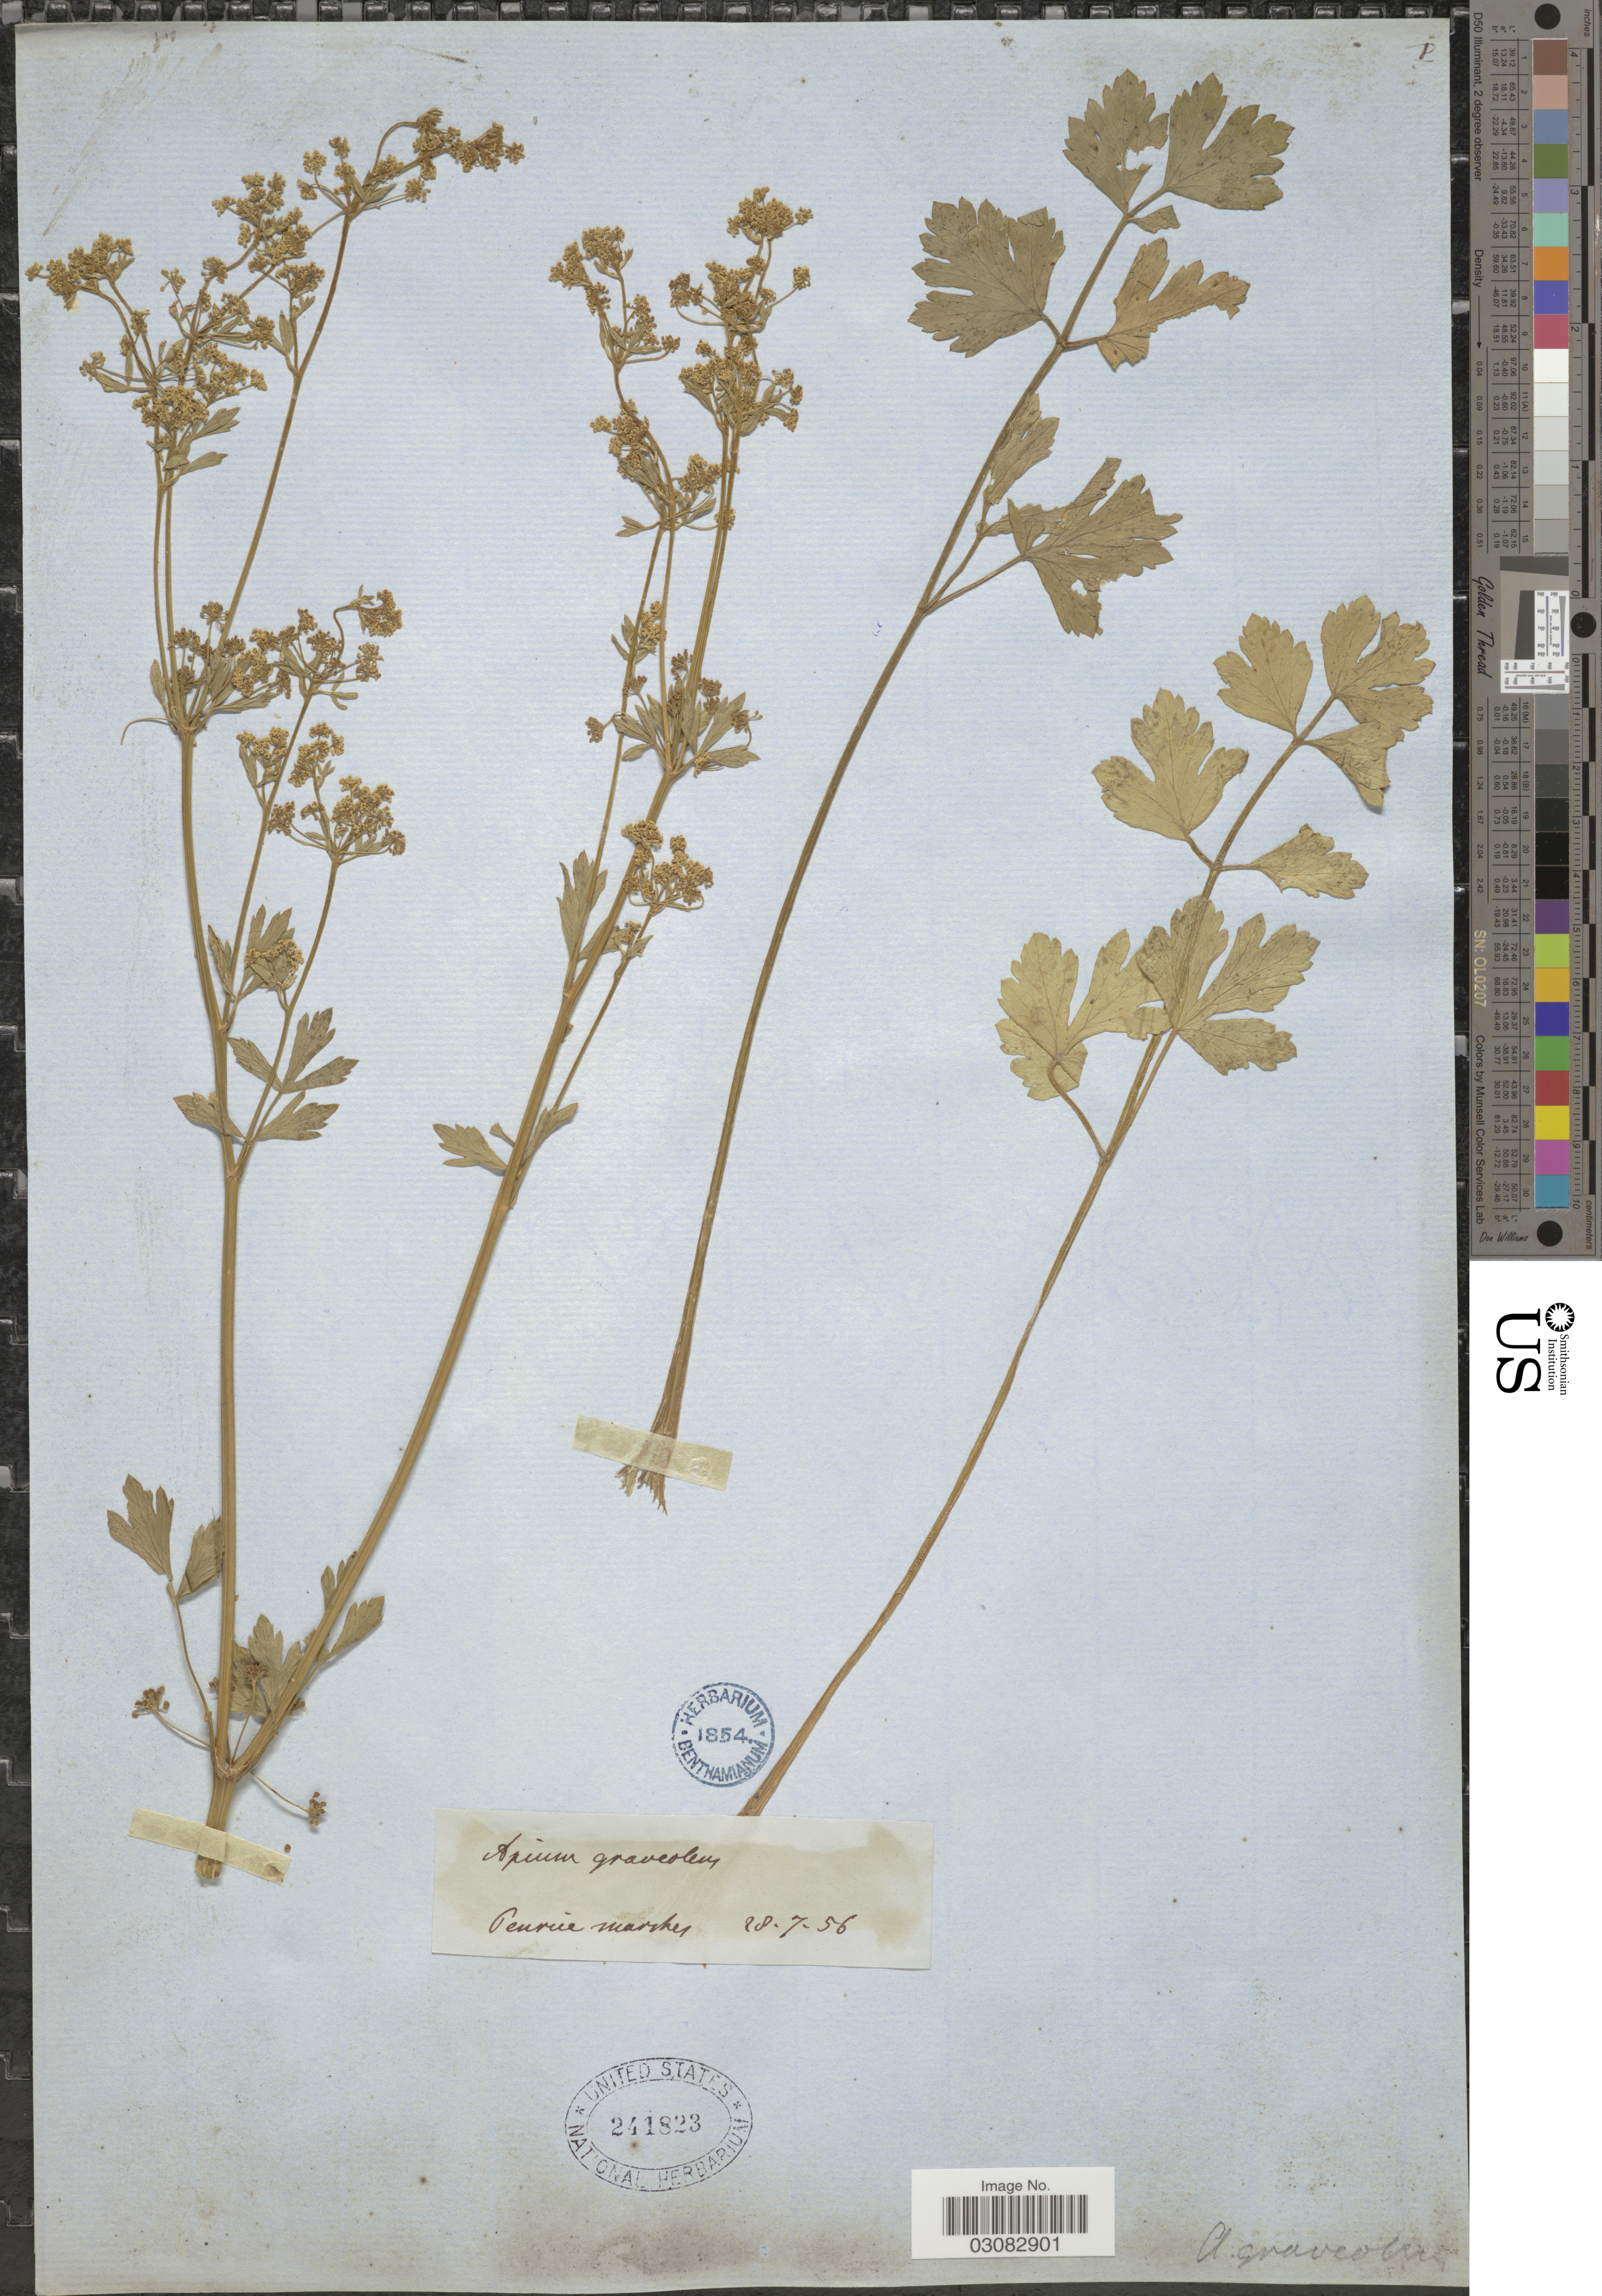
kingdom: Plantae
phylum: Tracheophyta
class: Magnoliopsida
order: Apiales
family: Apiaceae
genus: Apium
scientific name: Apium graveolens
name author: L.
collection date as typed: Transcribed d/m/y: 28/7/56